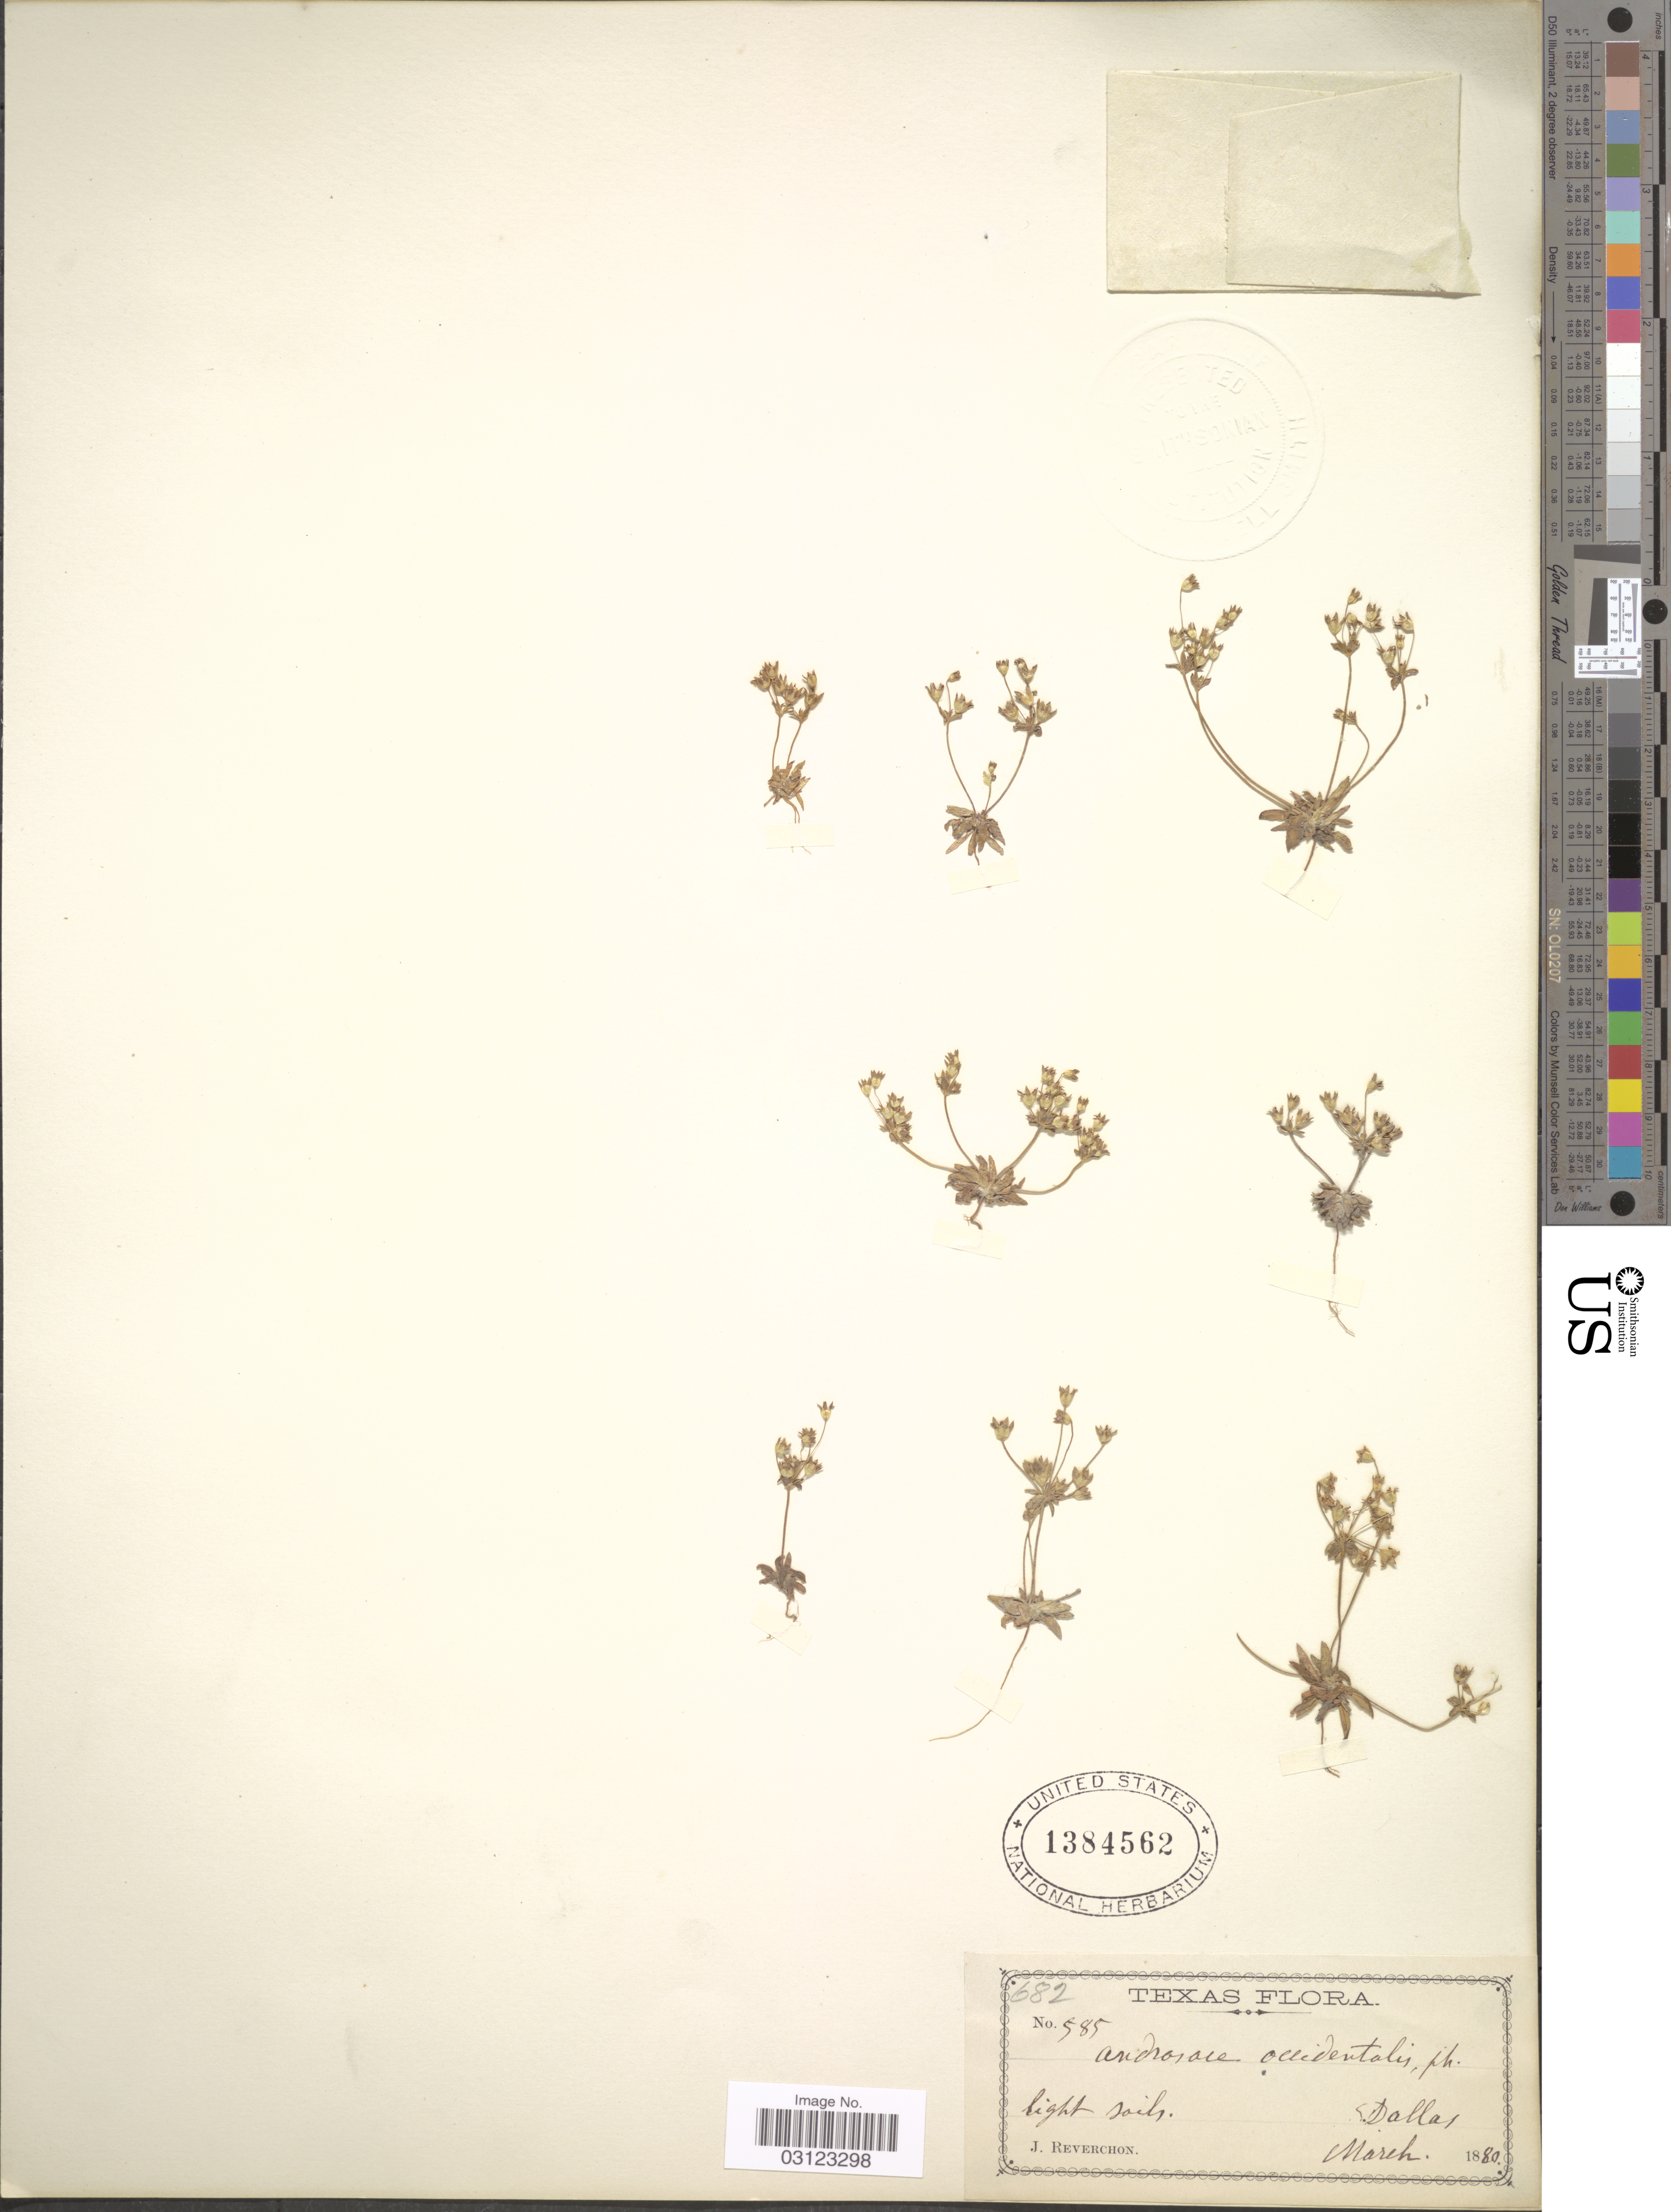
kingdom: Plantae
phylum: Tracheophyta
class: Magnoliopsida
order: Ericales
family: Primulaceae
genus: Androsace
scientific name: Androsace occidentalis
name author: (Pursh) Pursh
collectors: J. Reverchon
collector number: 585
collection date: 1880-03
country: United States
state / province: Texas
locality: S. Dallas.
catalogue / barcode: US 1384562